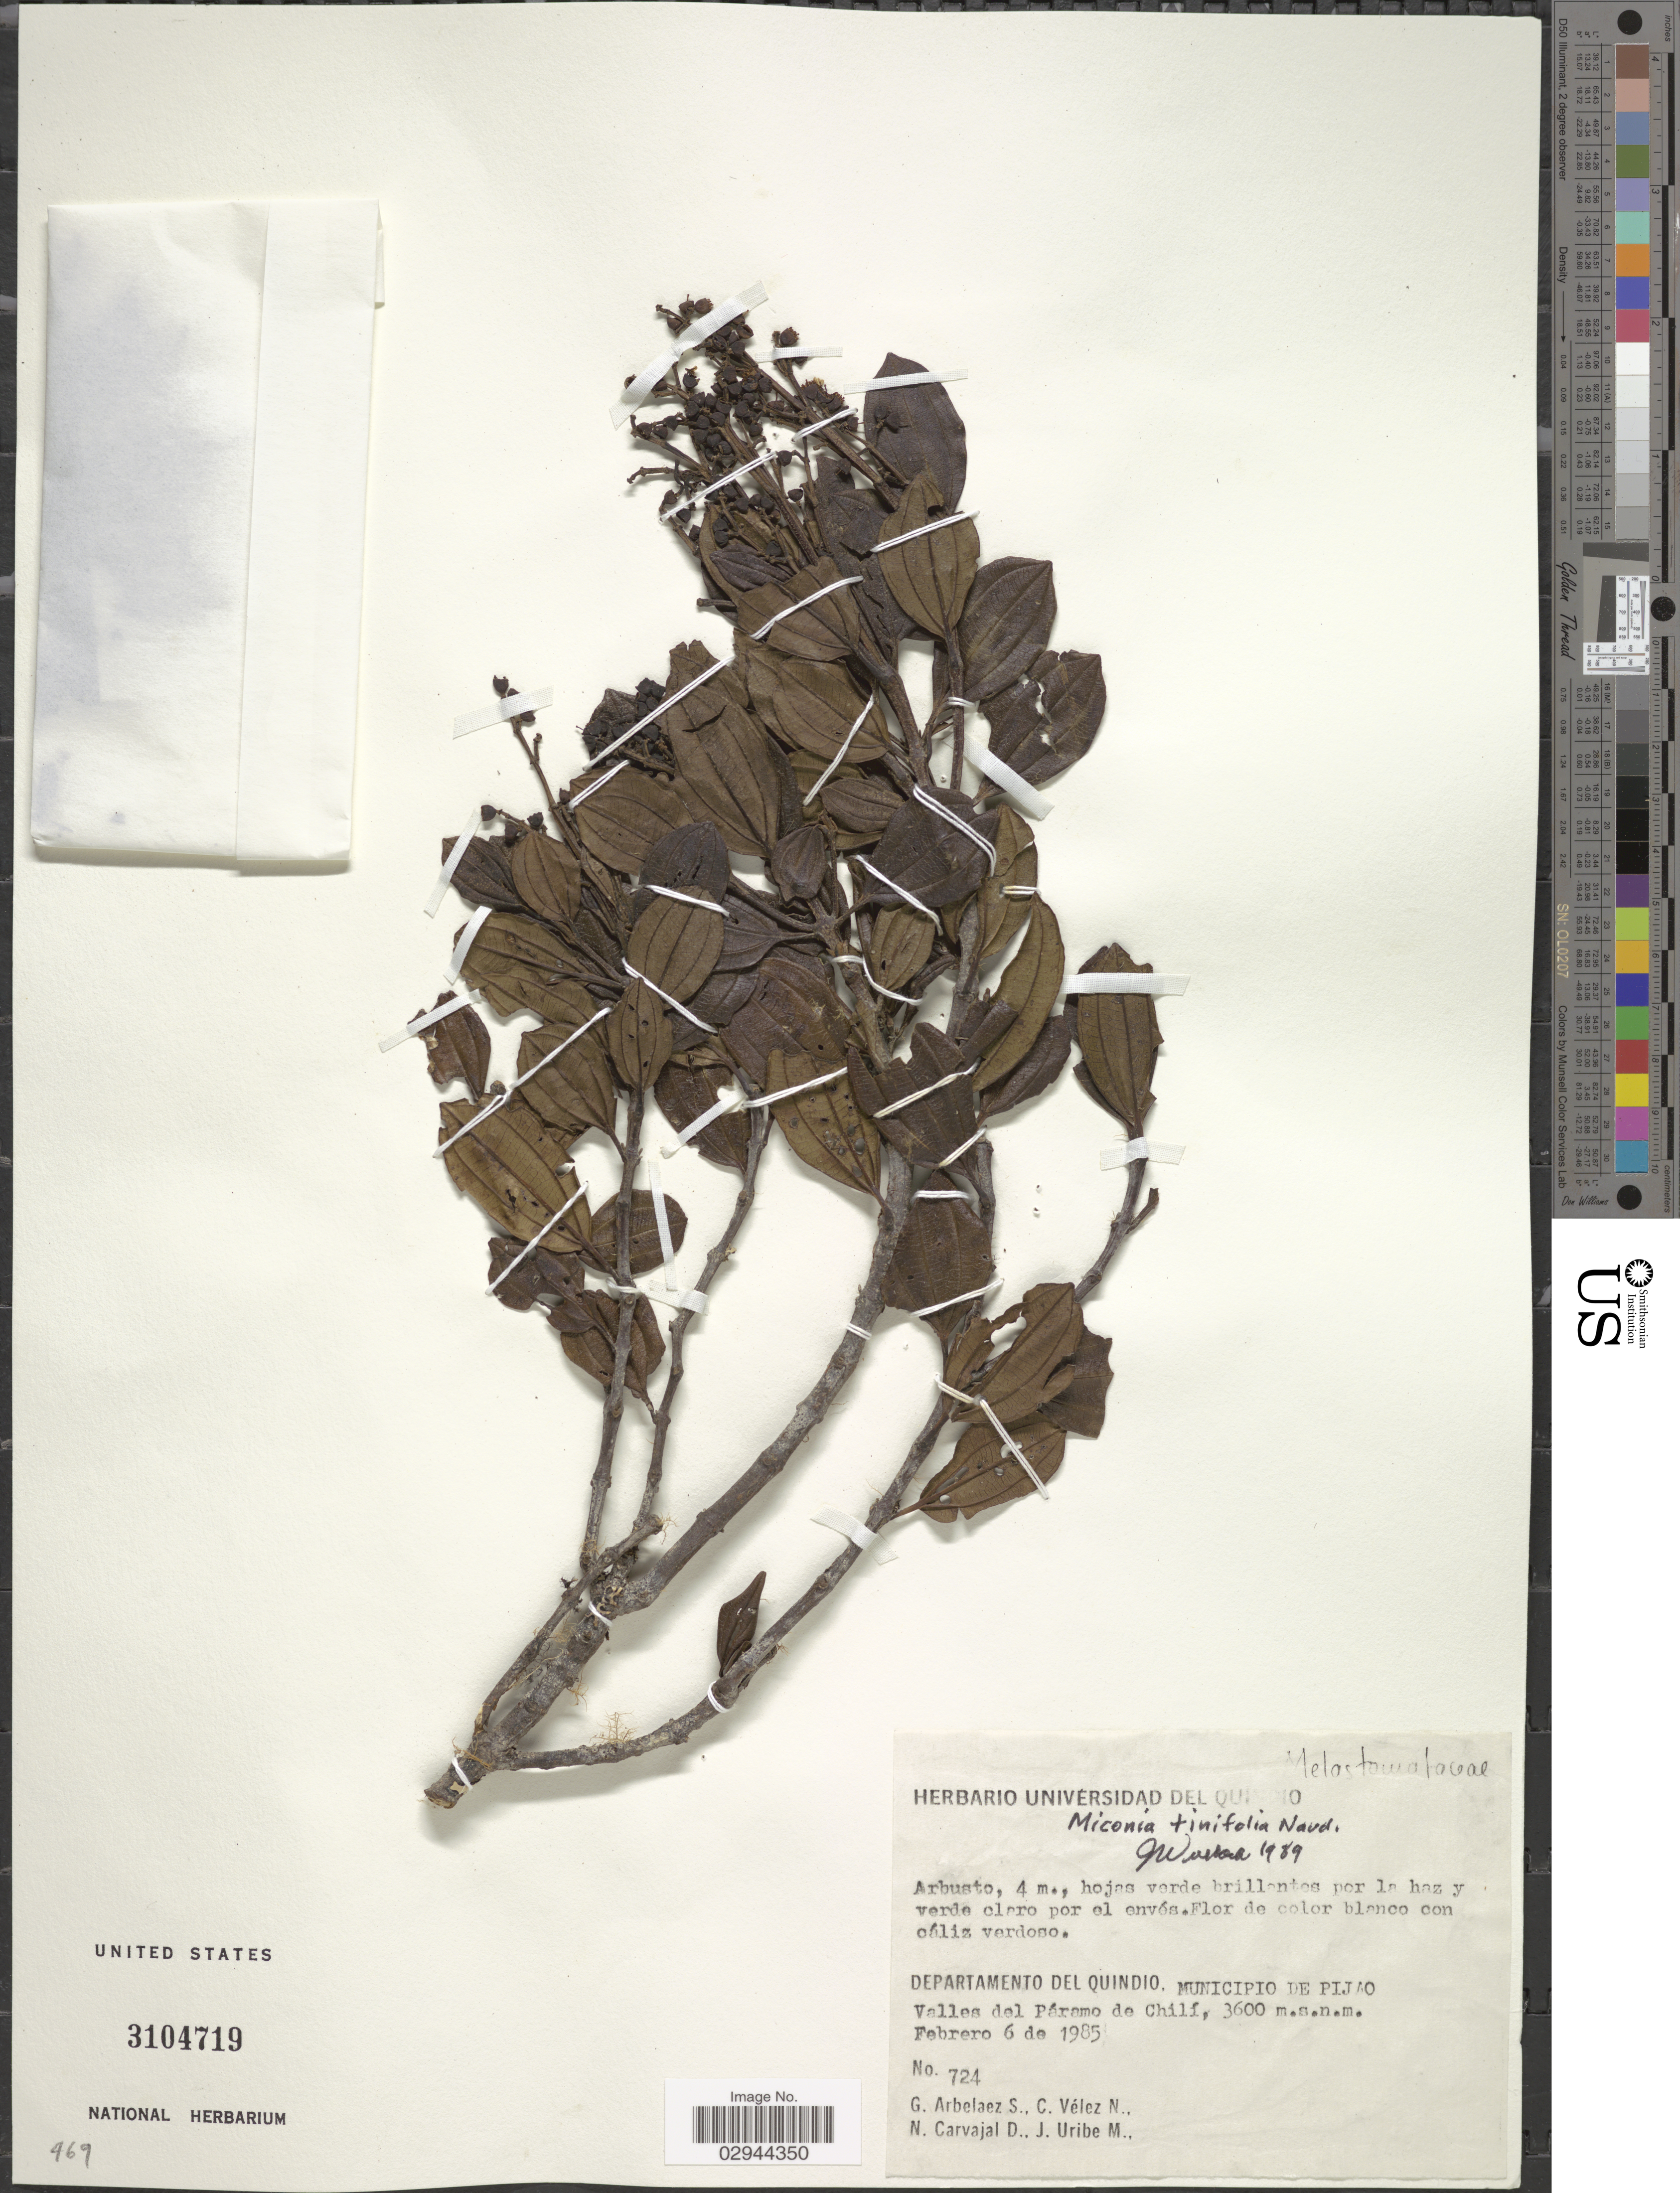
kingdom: Plantae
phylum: Tracheophyta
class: Magnoliopsida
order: Myrtales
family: Melastomataceae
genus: Miconia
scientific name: Miconia tinifolia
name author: Naudin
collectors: G. Arbelaez S., C. Vélez N., N. Carvajal D. & J. Uribe M.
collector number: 724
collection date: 1985-02-06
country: Colombia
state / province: Quindío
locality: Departamento del Quindio, Municipio de Pijao. Valles del Páramo de Chilí.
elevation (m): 3600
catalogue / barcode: US 3104719